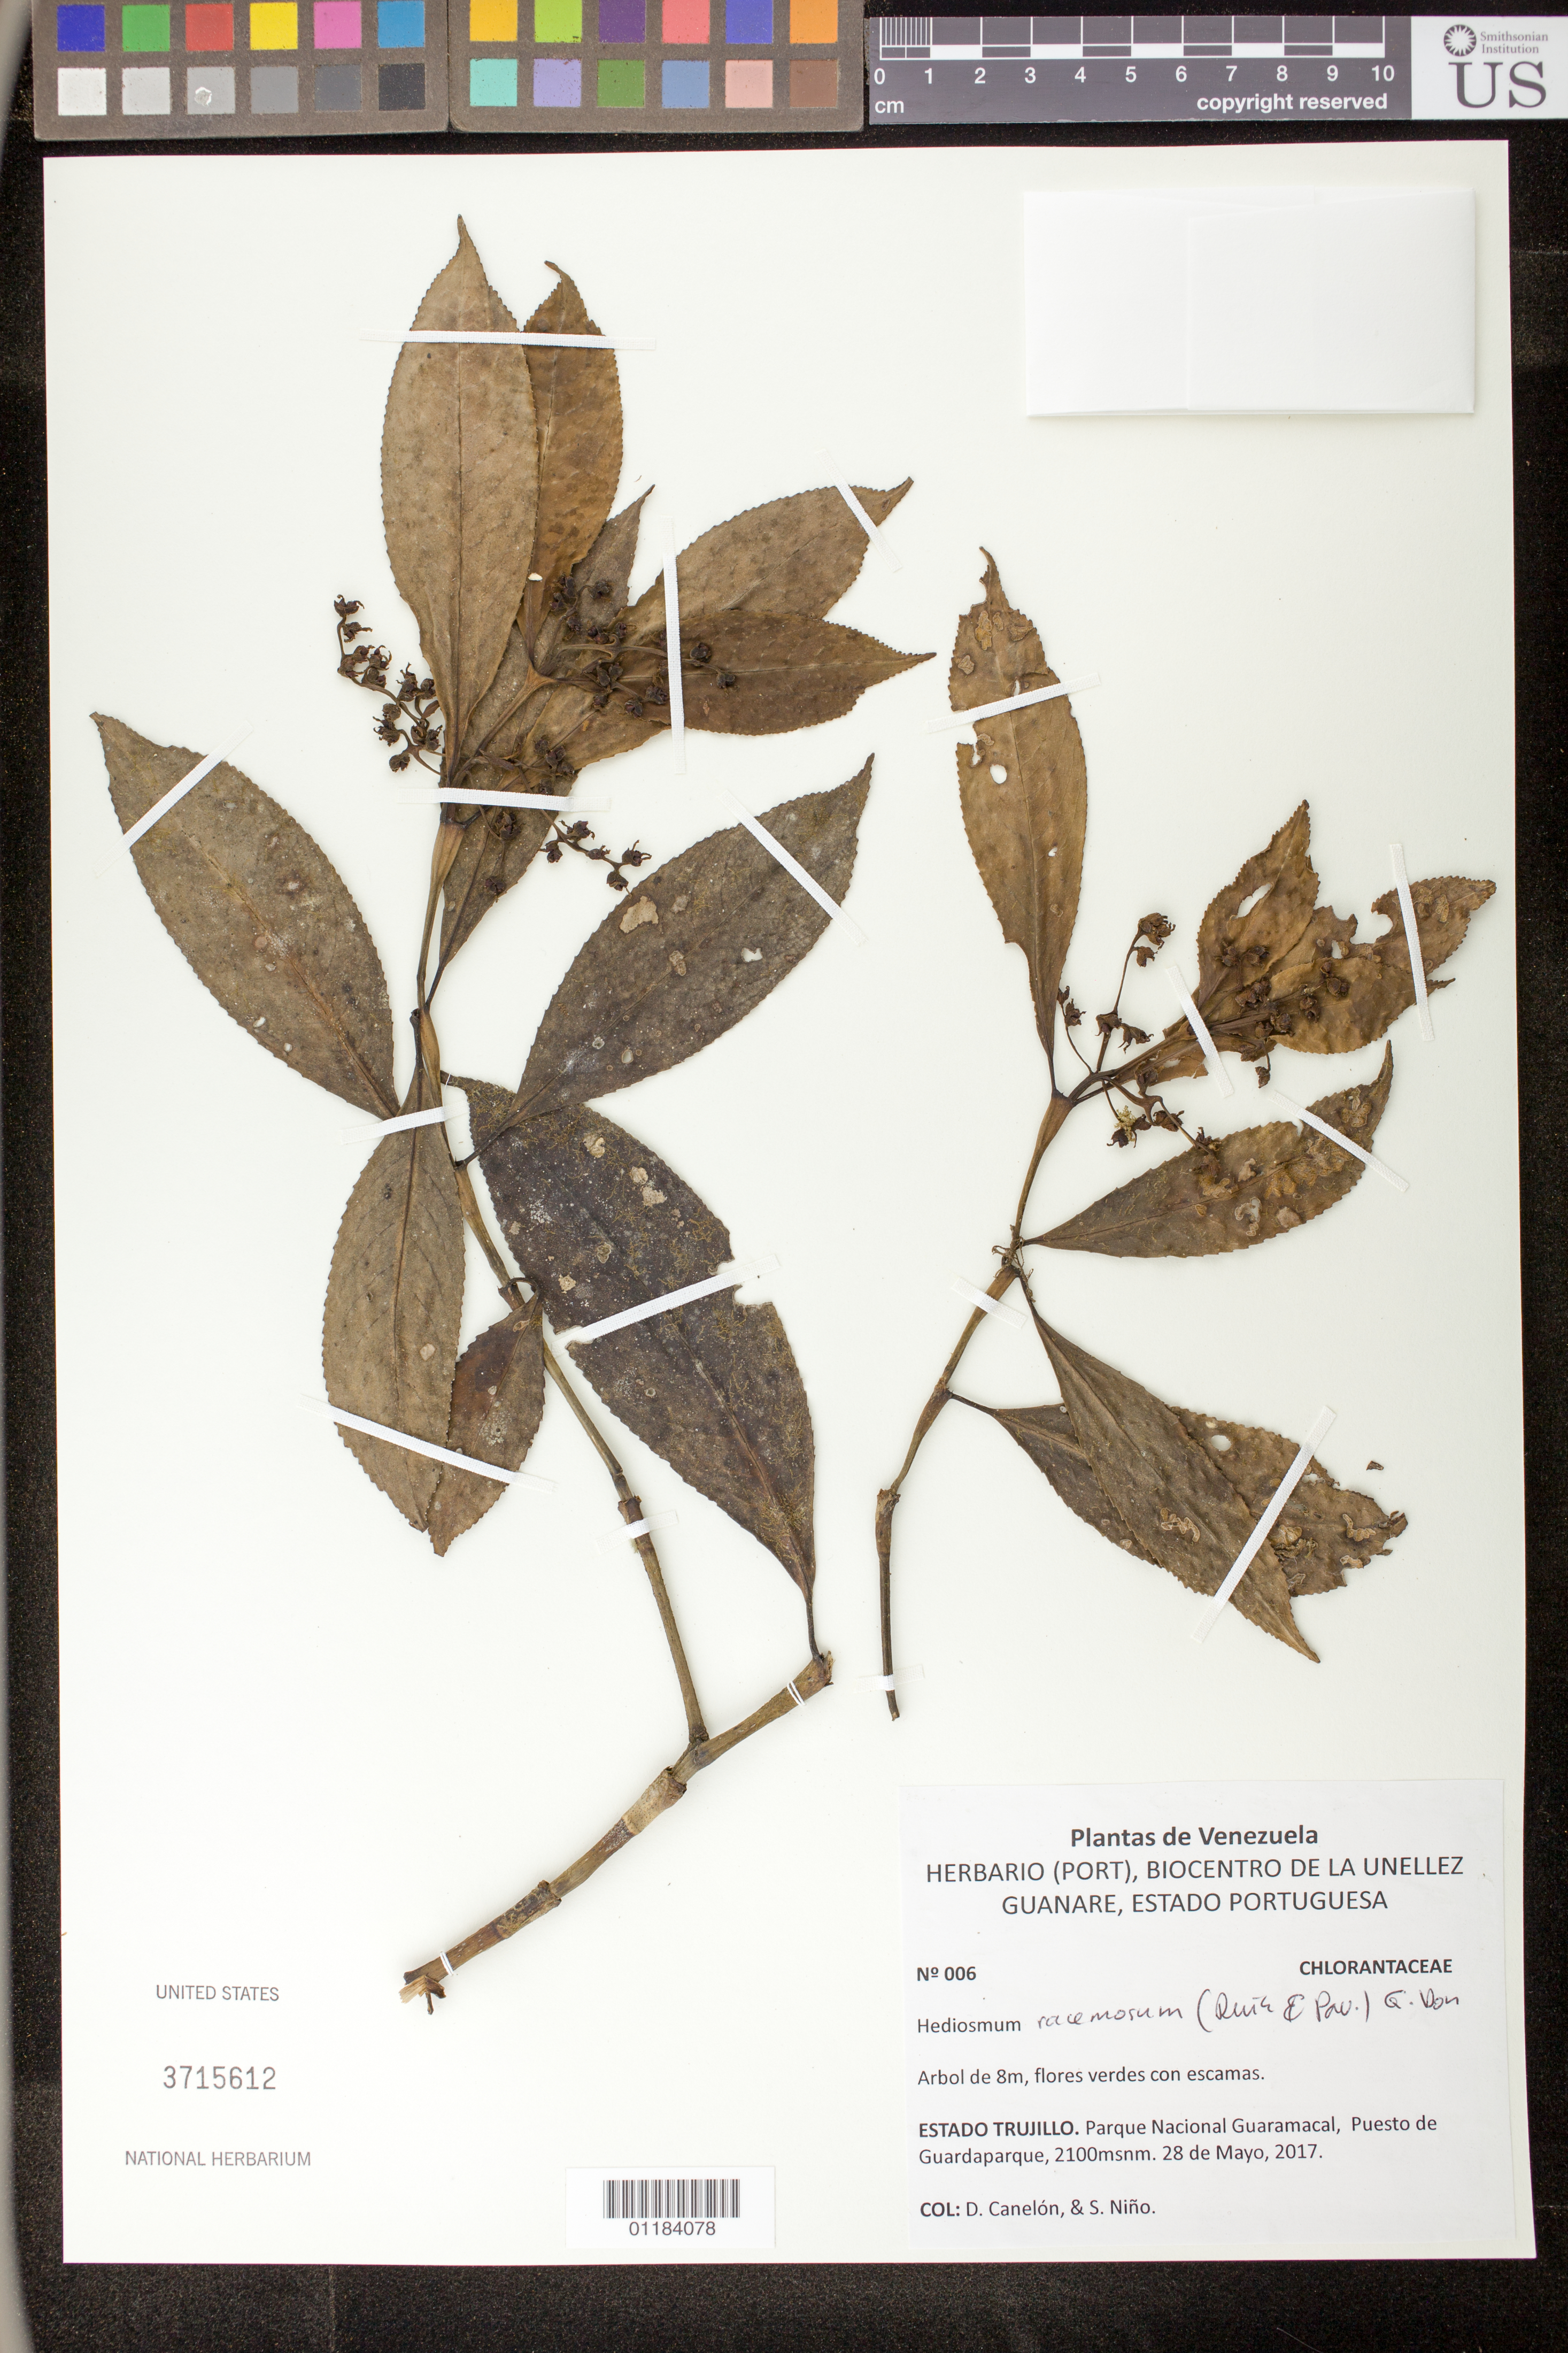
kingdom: Plantae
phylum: Tracheophyta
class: Magnoliopsida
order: Chloranthales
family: Chloranthaceae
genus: Hedyosmum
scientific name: Hedyosmum racemosum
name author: (Ruiz & Pav.) G. Don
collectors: D. Canelón & S. M. Niño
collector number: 6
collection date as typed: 28 de Mayo, 2017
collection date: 2017-05-28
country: Venezuela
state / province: Trujillo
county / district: Boconó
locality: Parque Nacional Guaramacal, Puesto de Guardaparques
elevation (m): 2100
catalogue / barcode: US 3715612